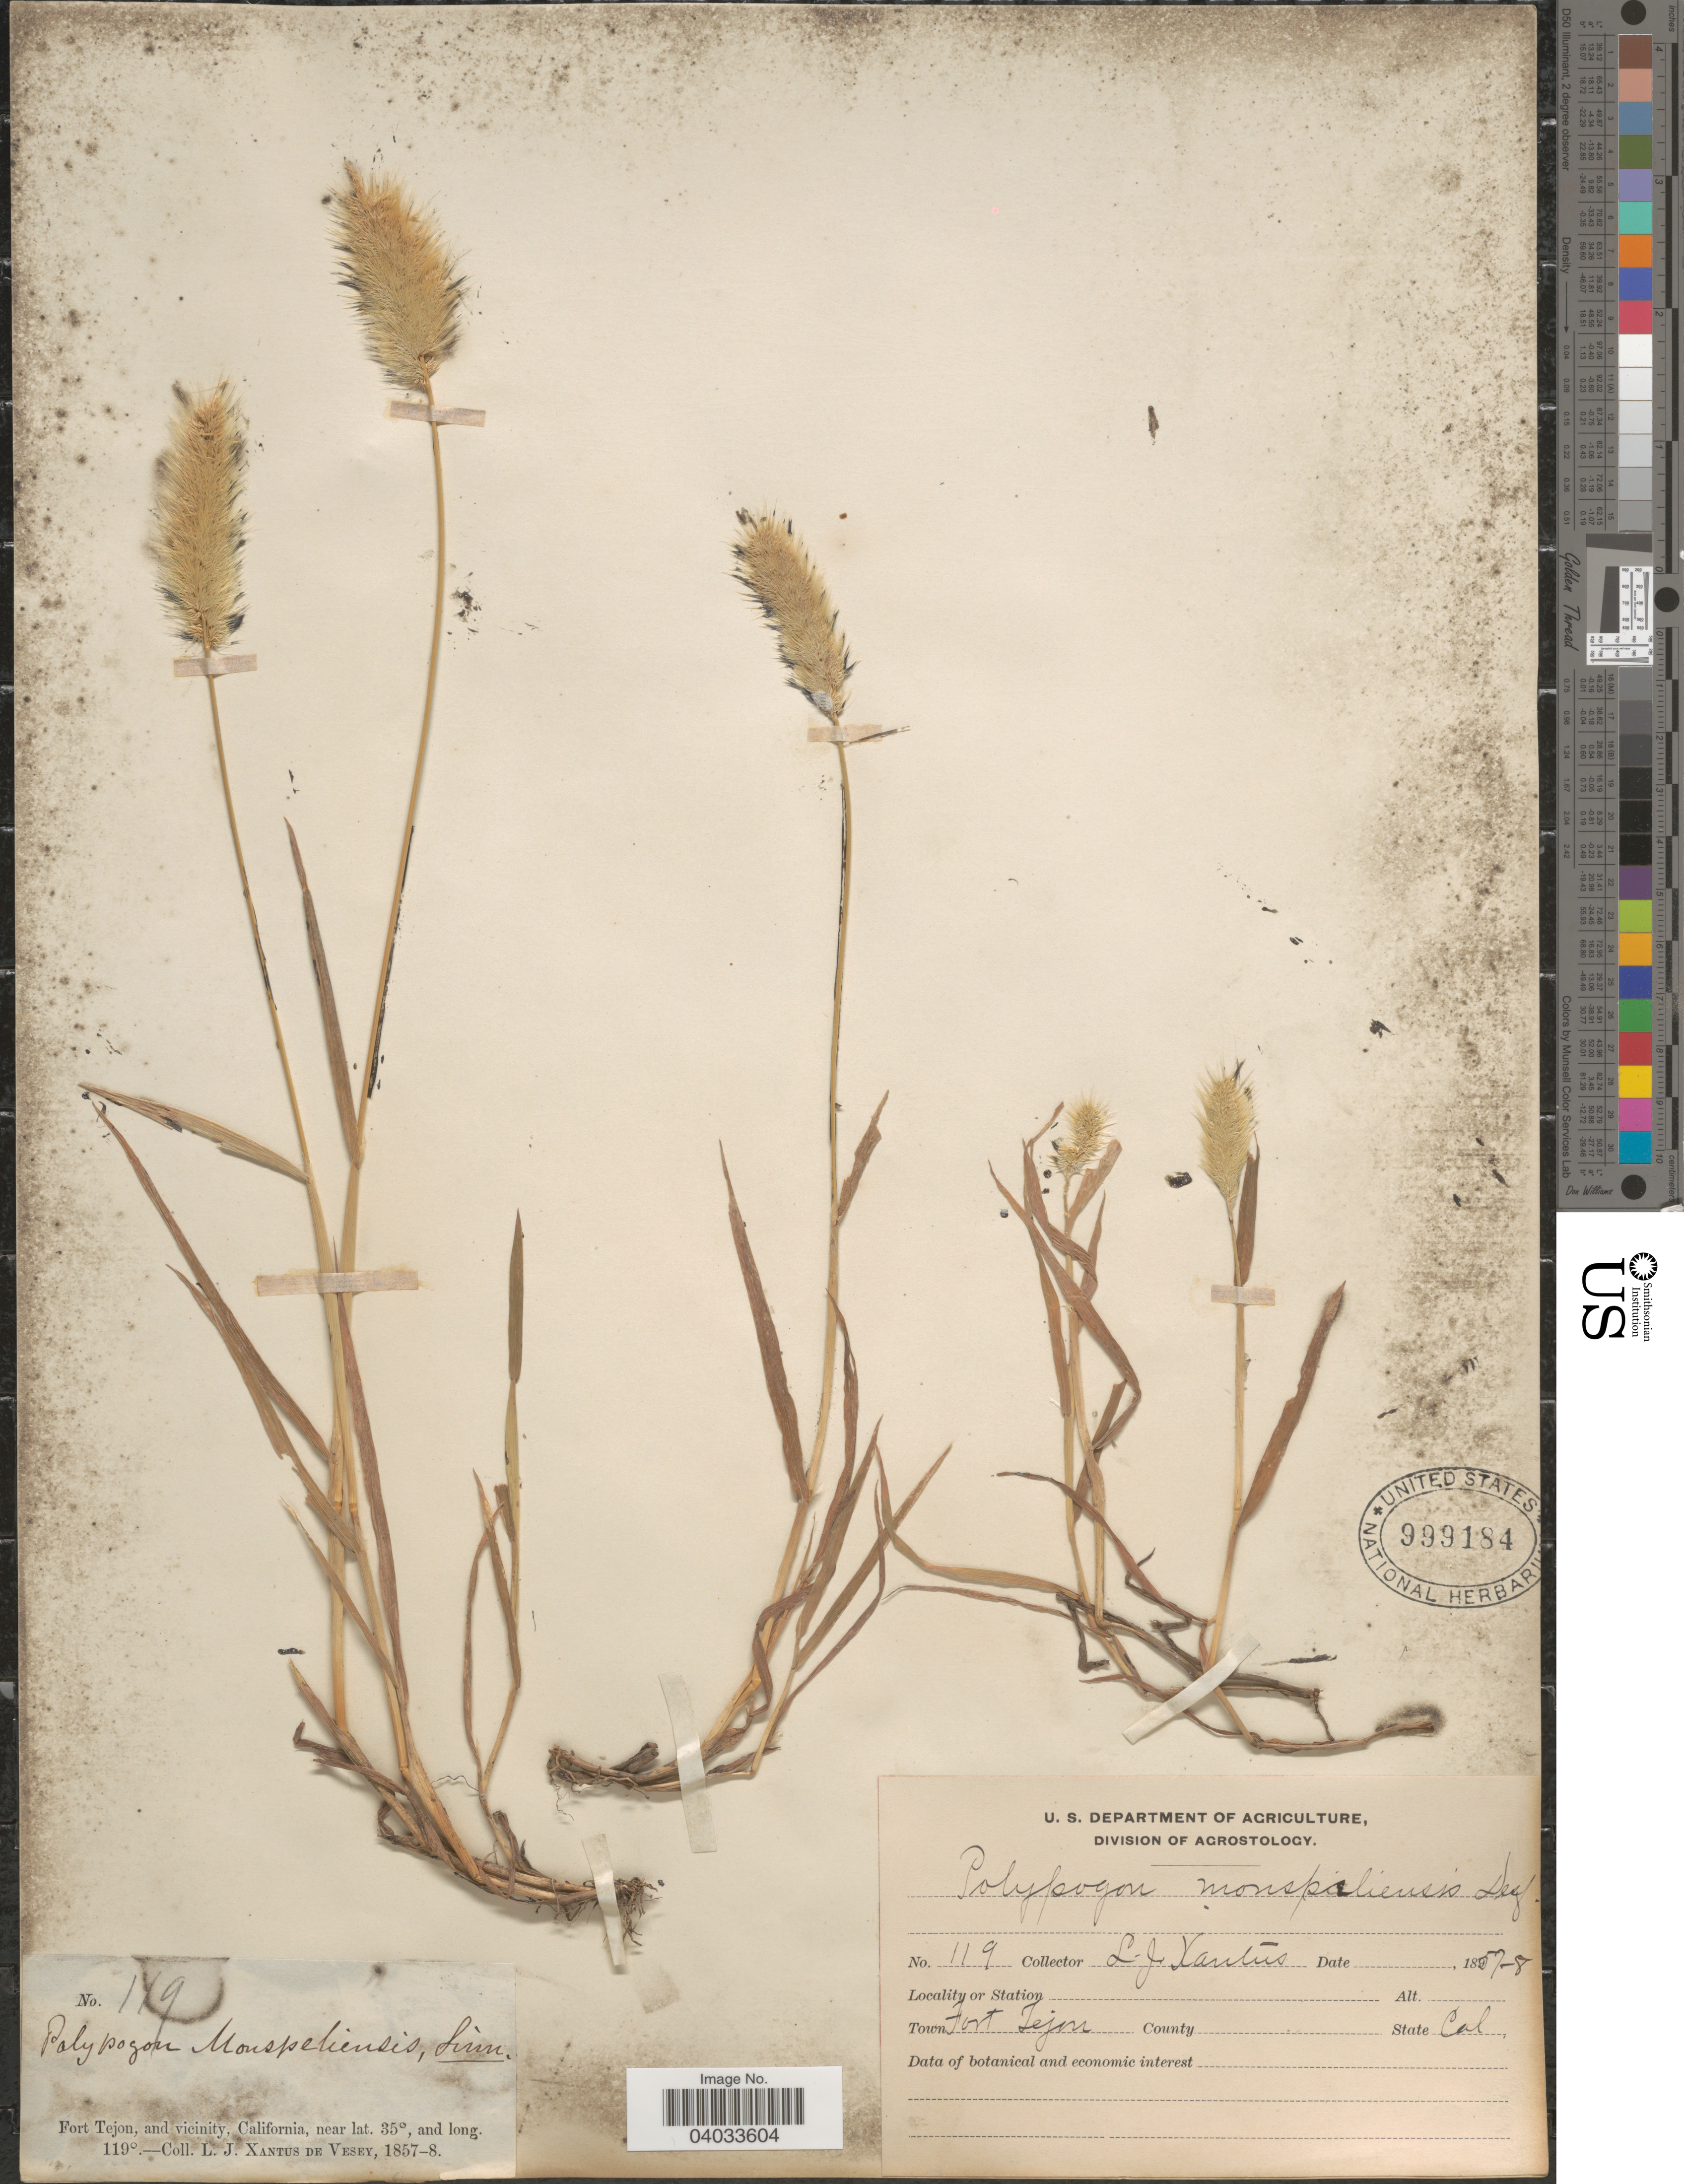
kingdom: Plantae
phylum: Tracheophyta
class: Liliopsida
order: Poales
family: Poaceae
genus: Polypogon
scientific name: Polypogon monspeliensis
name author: (L.) Desf.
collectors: L. Xantus de Vesey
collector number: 119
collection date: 1857/1858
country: United States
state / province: California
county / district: Kern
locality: Town Fort Tejon, and vicinity.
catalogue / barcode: US 999184